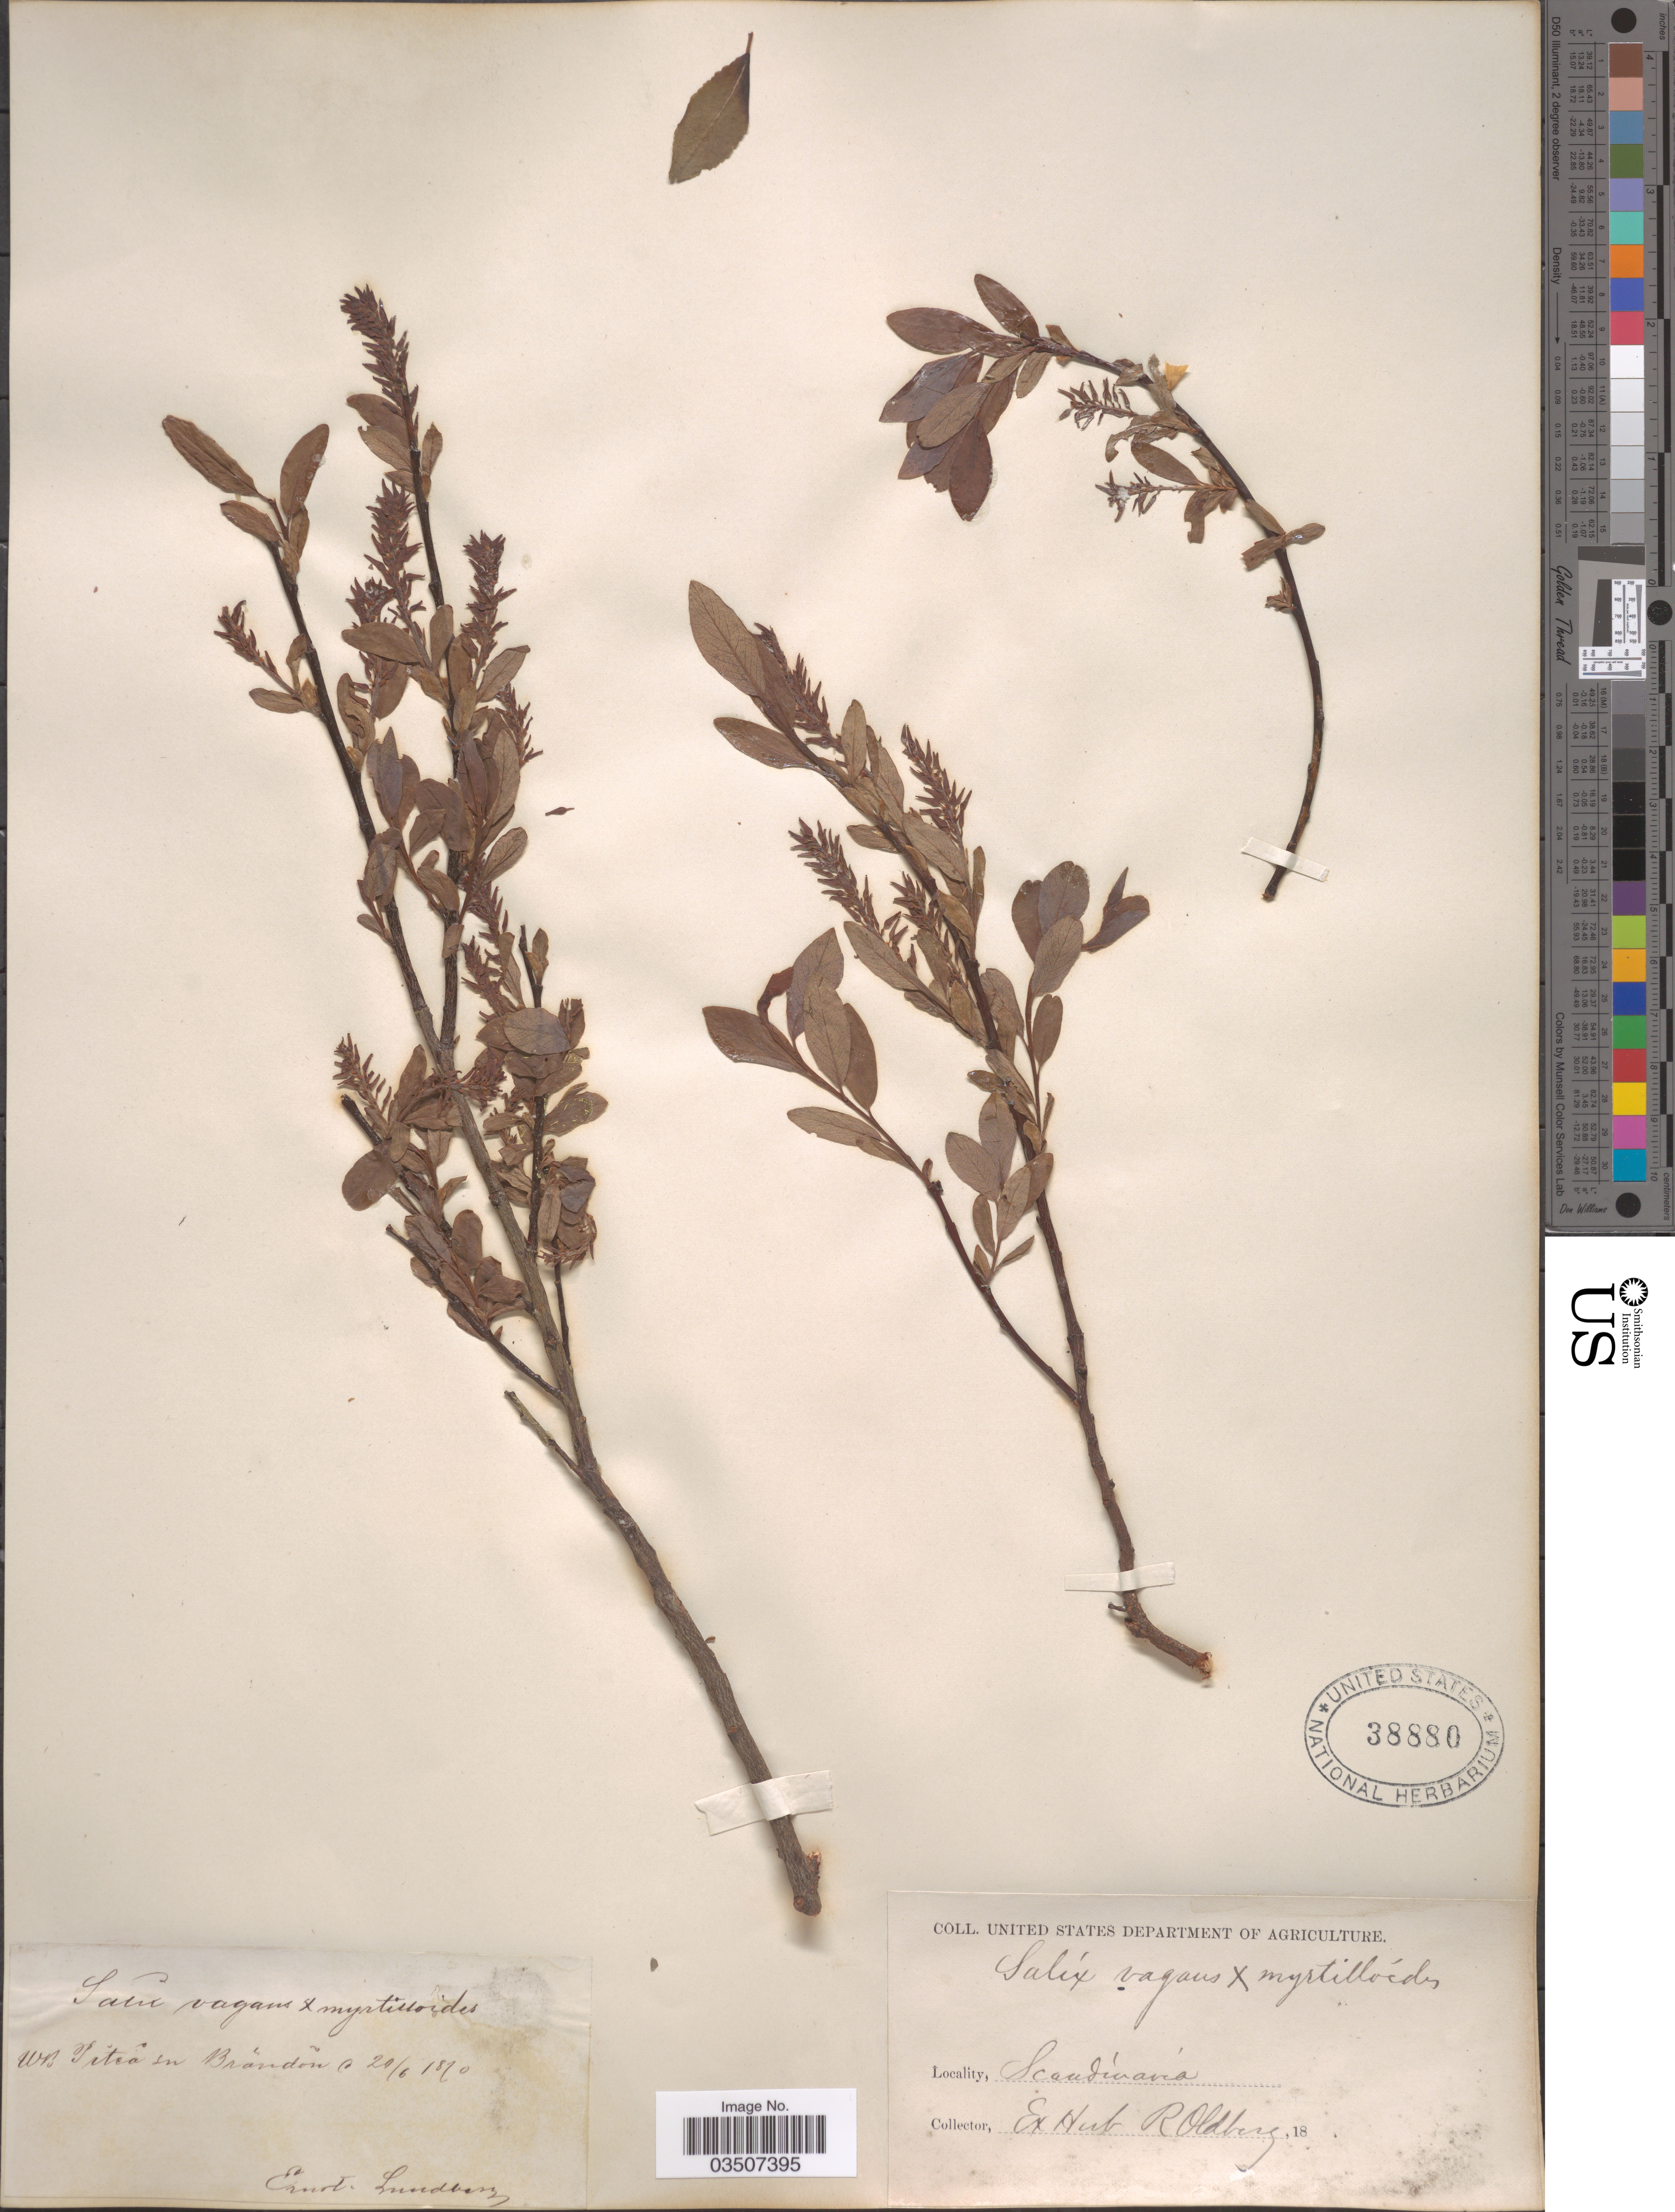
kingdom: Plantae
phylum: Tracheophyta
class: Magnoliopsida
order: Malpighiales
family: Salicaceae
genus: Salix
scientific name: Salix vagans x S. myrtilloides L.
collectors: E. Lundberg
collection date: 1870-06-29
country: Sweden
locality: WB Pitea en Brãndõn. Scandinavia.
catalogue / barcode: US 38880